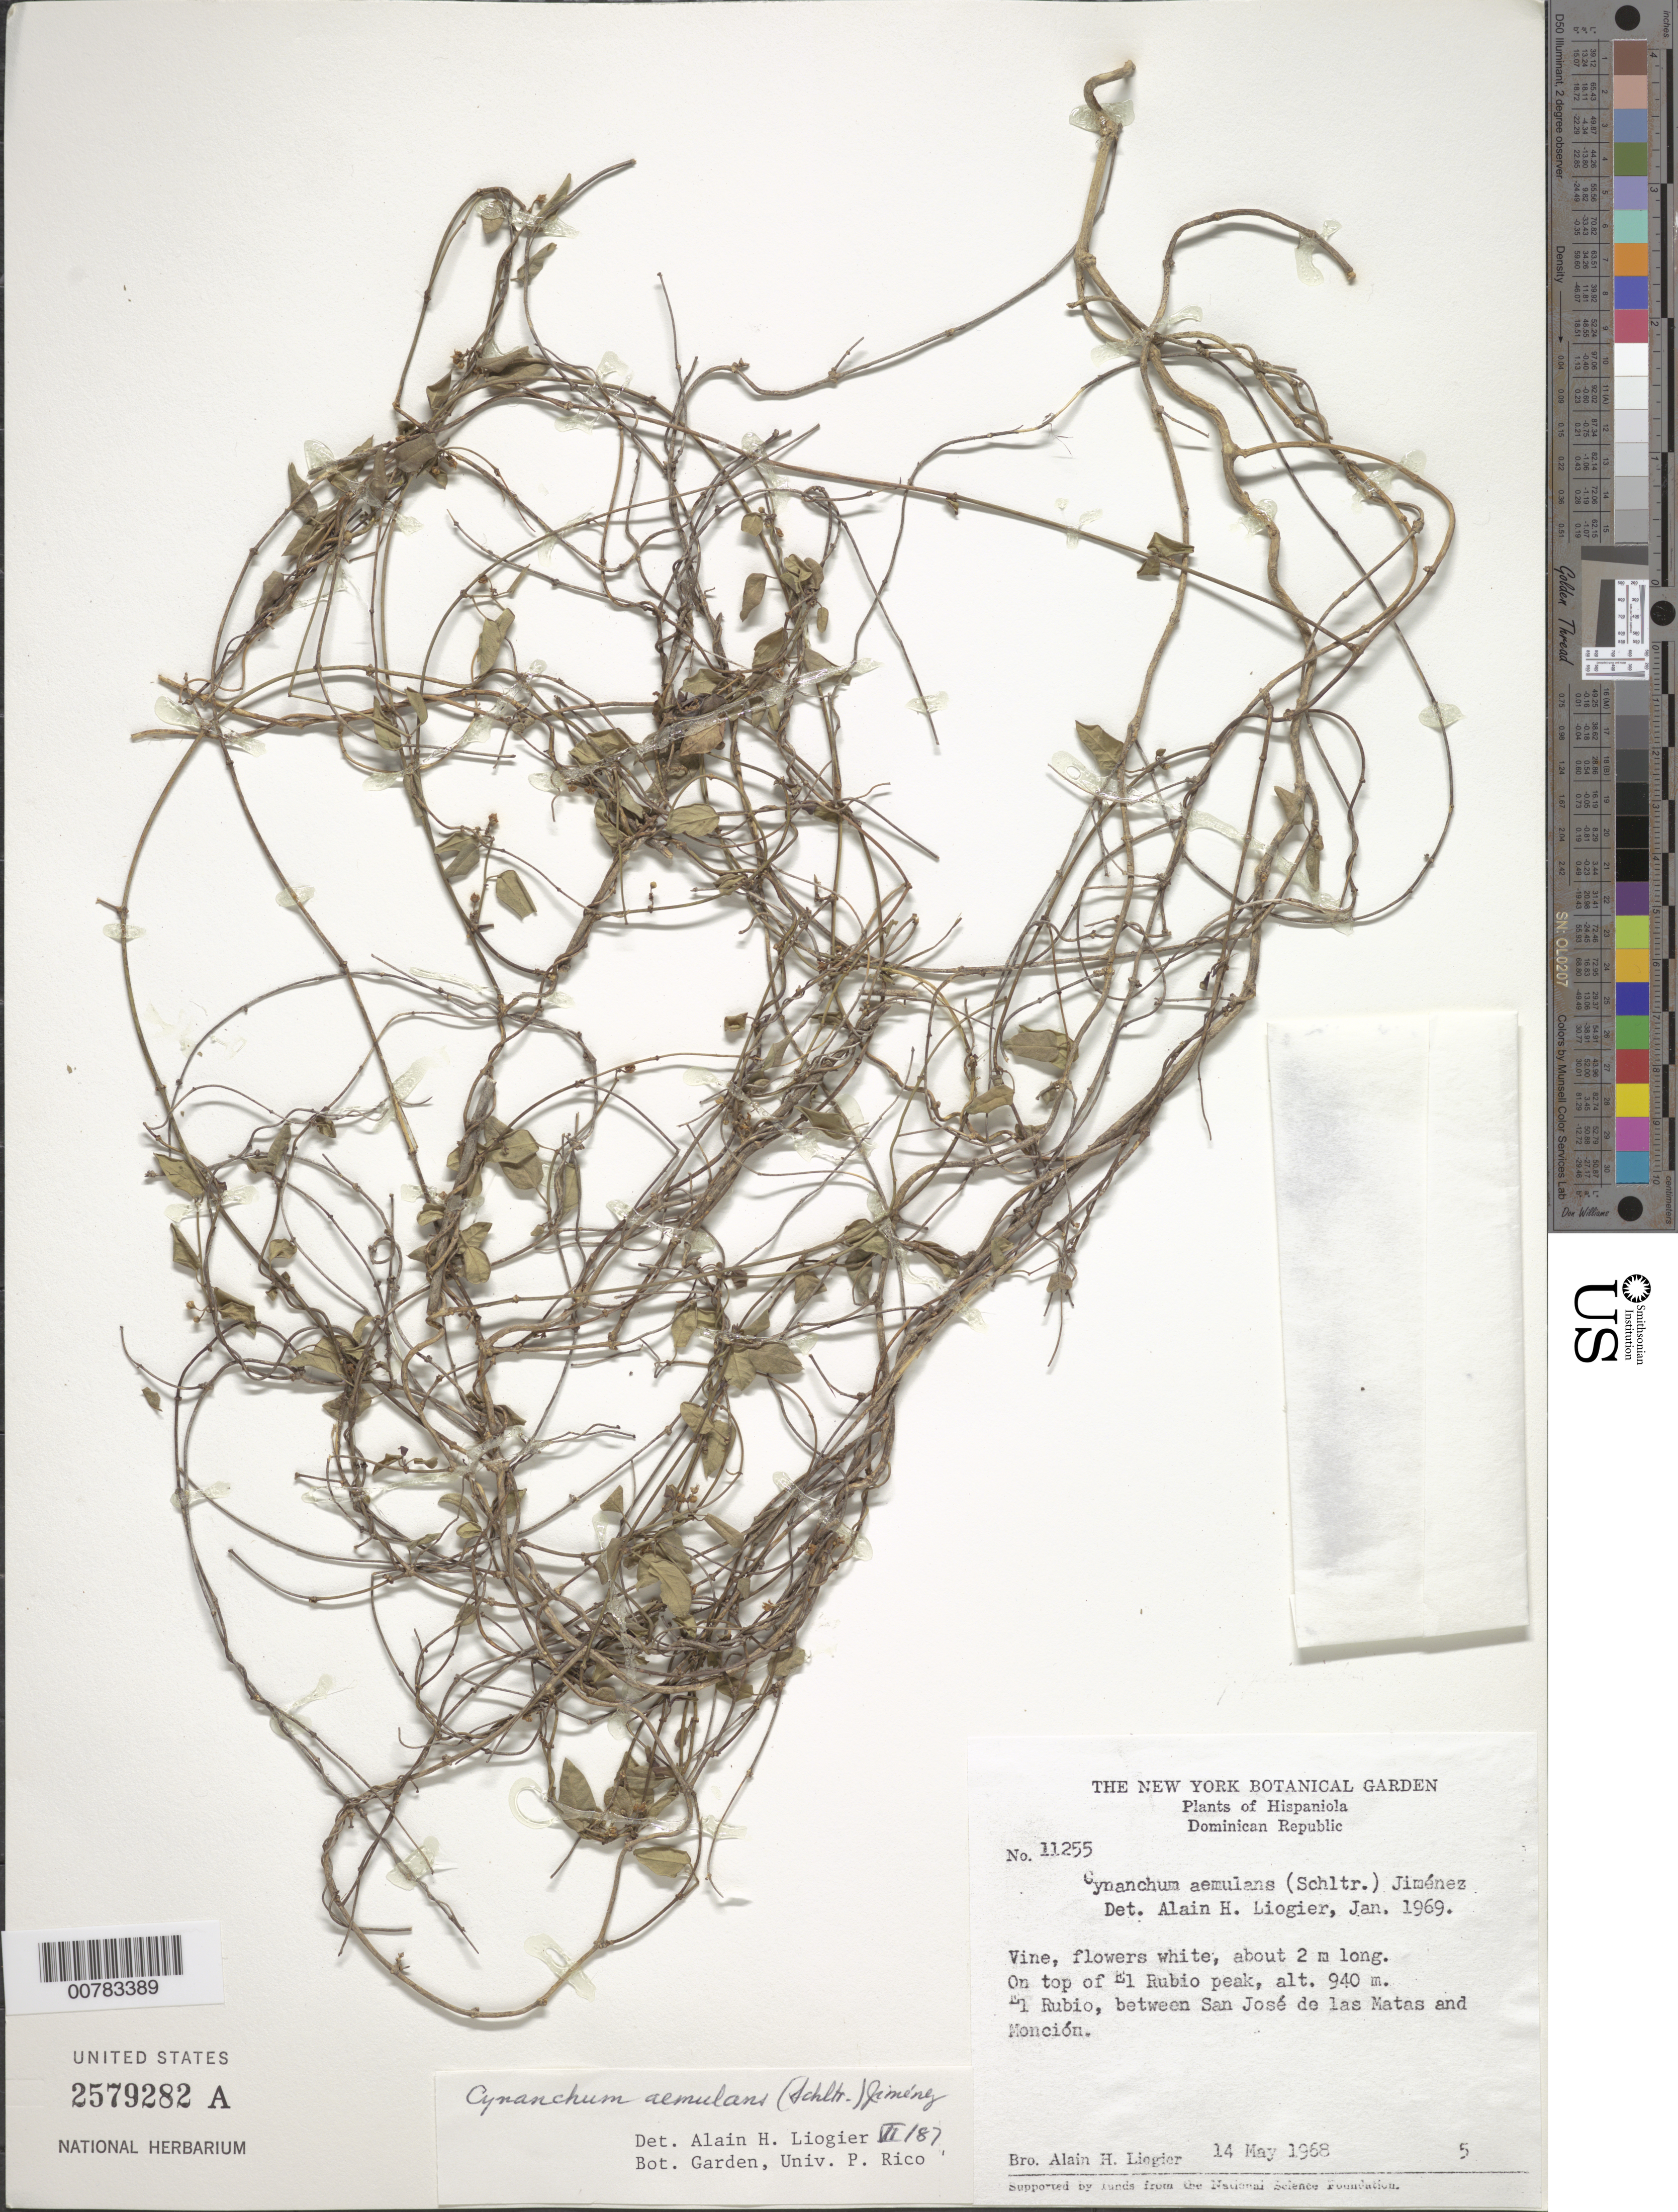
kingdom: Plantae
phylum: Tracheophyta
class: Magnoliopsida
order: Gentianales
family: Apocynaceae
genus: Metastelma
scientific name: Metastelma aemulans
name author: Schltr.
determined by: Liogier, Alain H.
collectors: A. H. Liogier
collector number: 11255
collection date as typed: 14 May 1968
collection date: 1968-05-14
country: Dominican Republic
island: Hispaniola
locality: El Rubio, between San José de las Matas and Moncion, on top of El Rubio peak.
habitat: About 2 m long.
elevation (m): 940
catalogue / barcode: US 2579282A